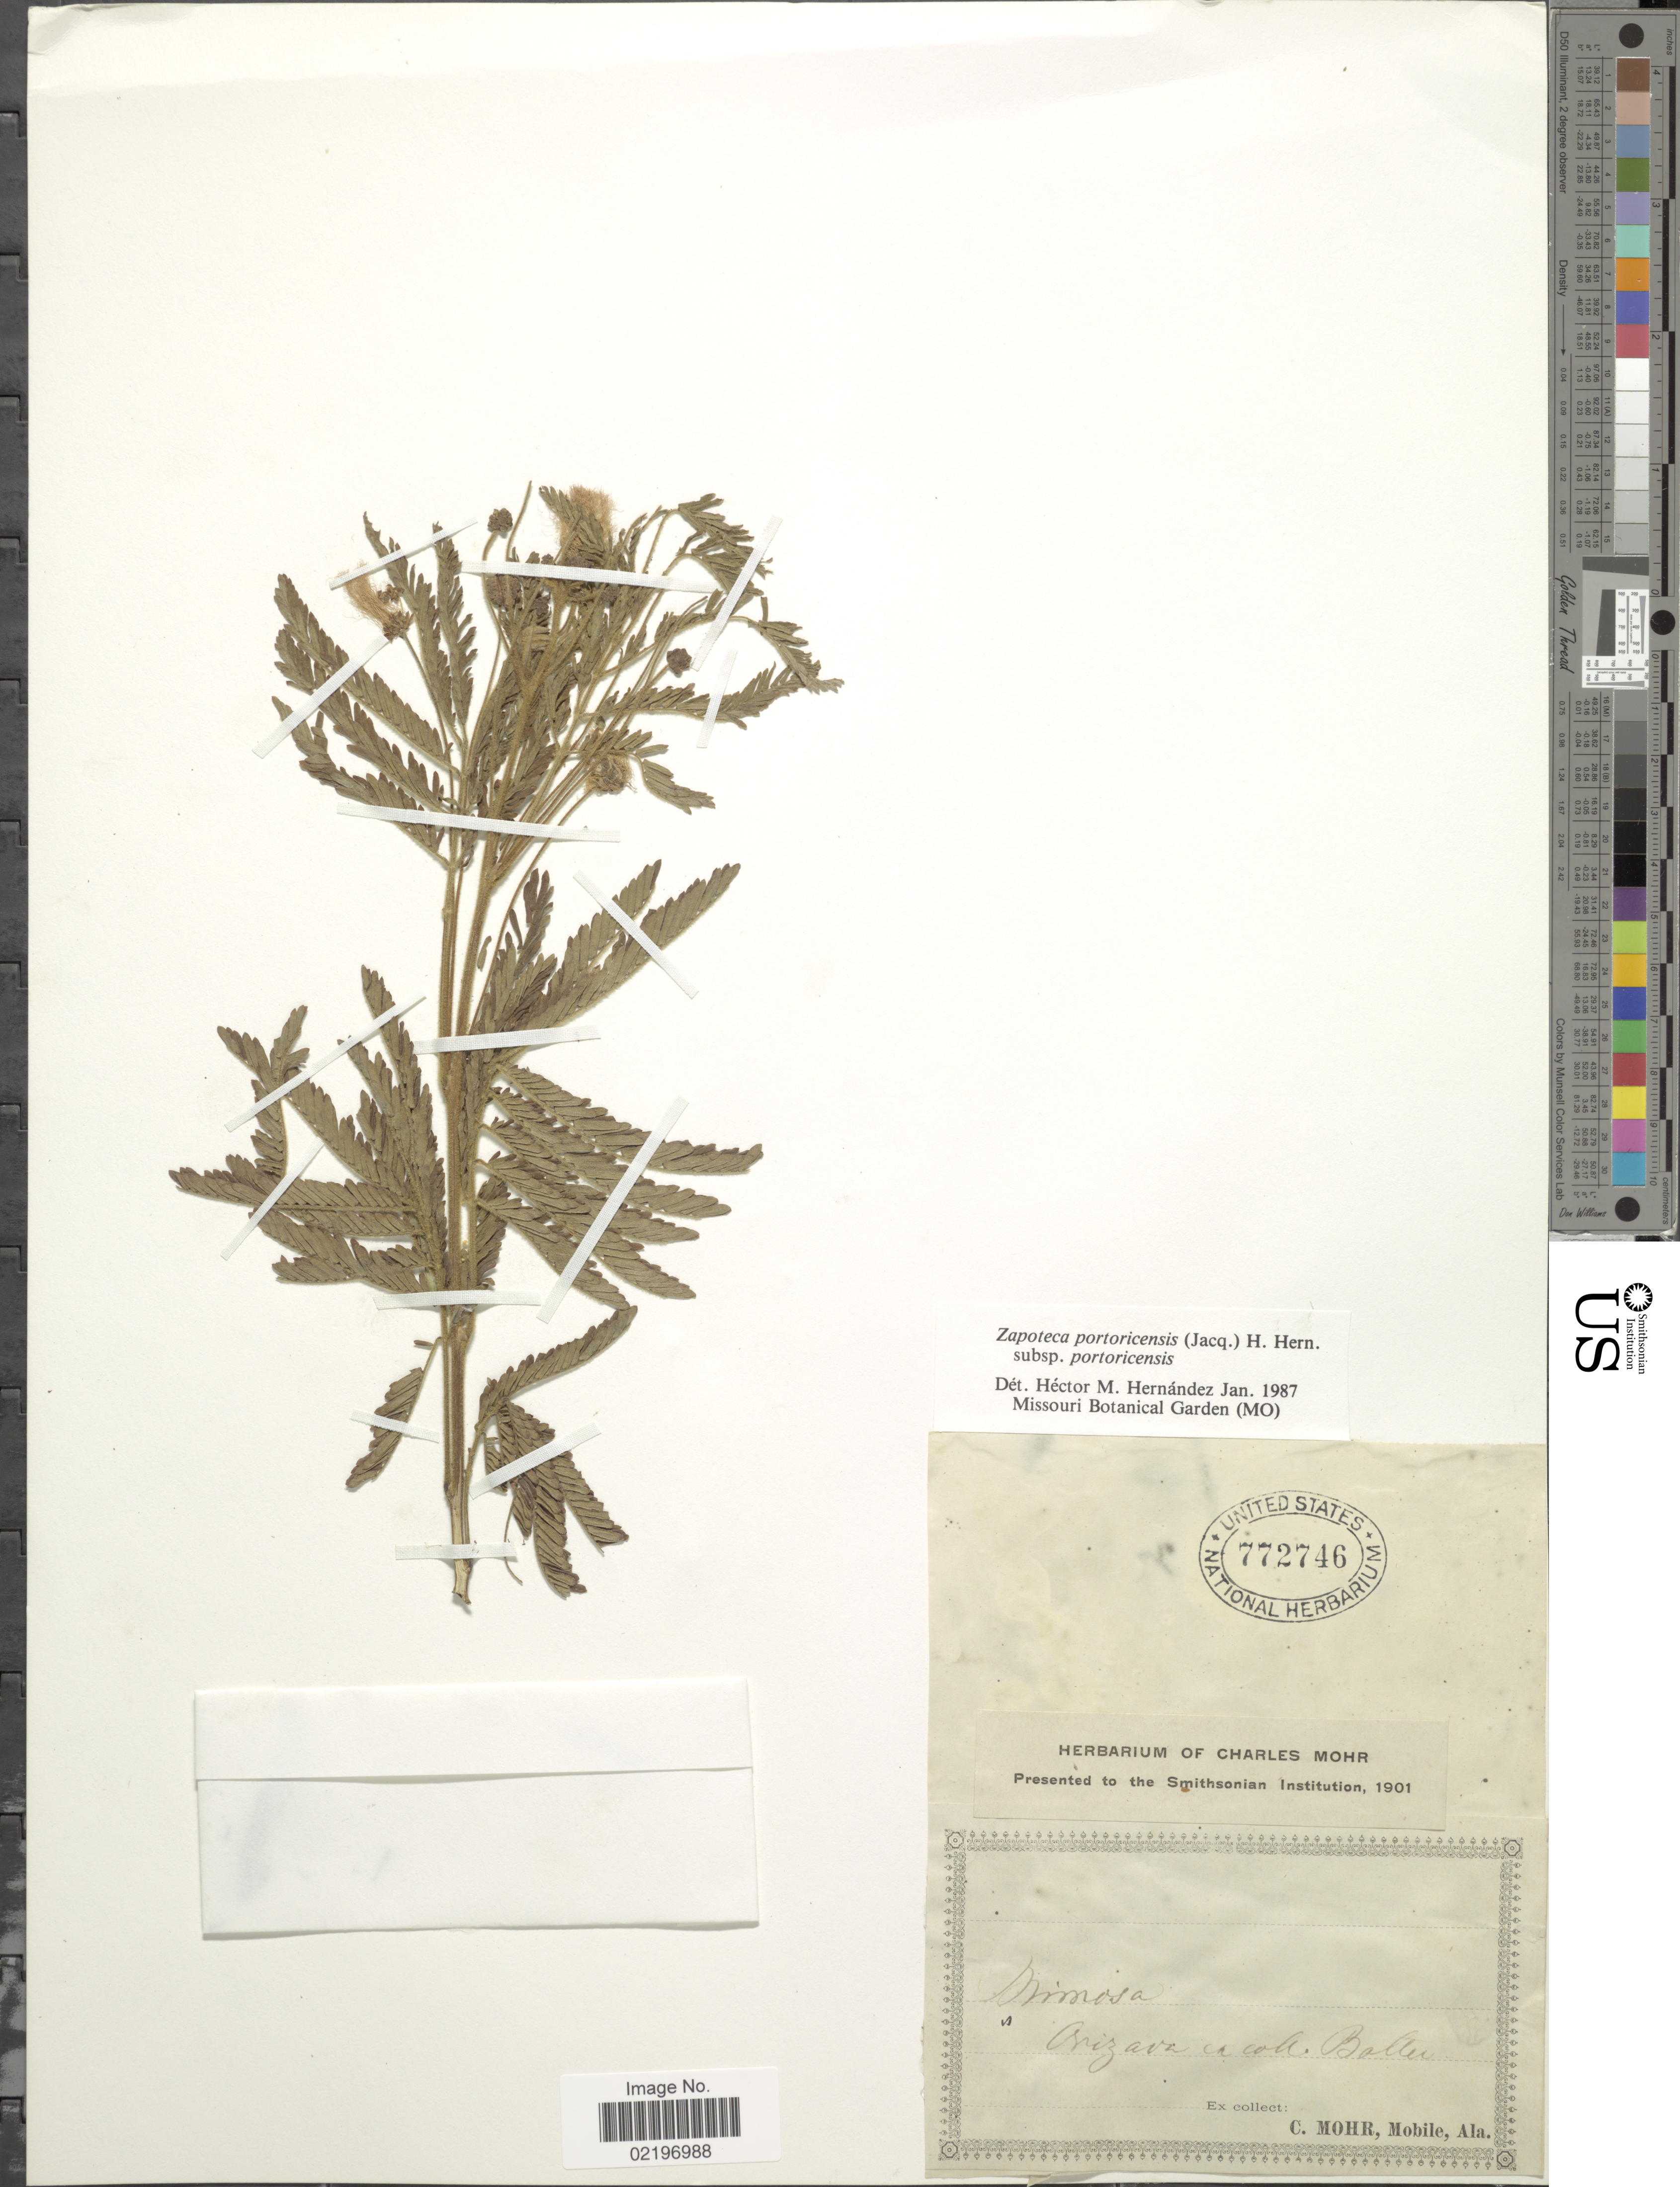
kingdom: Plantae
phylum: Tracheophyta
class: Magnoliopsida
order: Fabales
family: Fabaceae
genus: Zapoteca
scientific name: Zapoteca portoricensis subsp. portoricensis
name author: (Jacq.) H.M. Hern.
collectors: C. T. Mohr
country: Mexico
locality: Orizava ca cole. Baltu [interpreted]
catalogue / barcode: US 772746